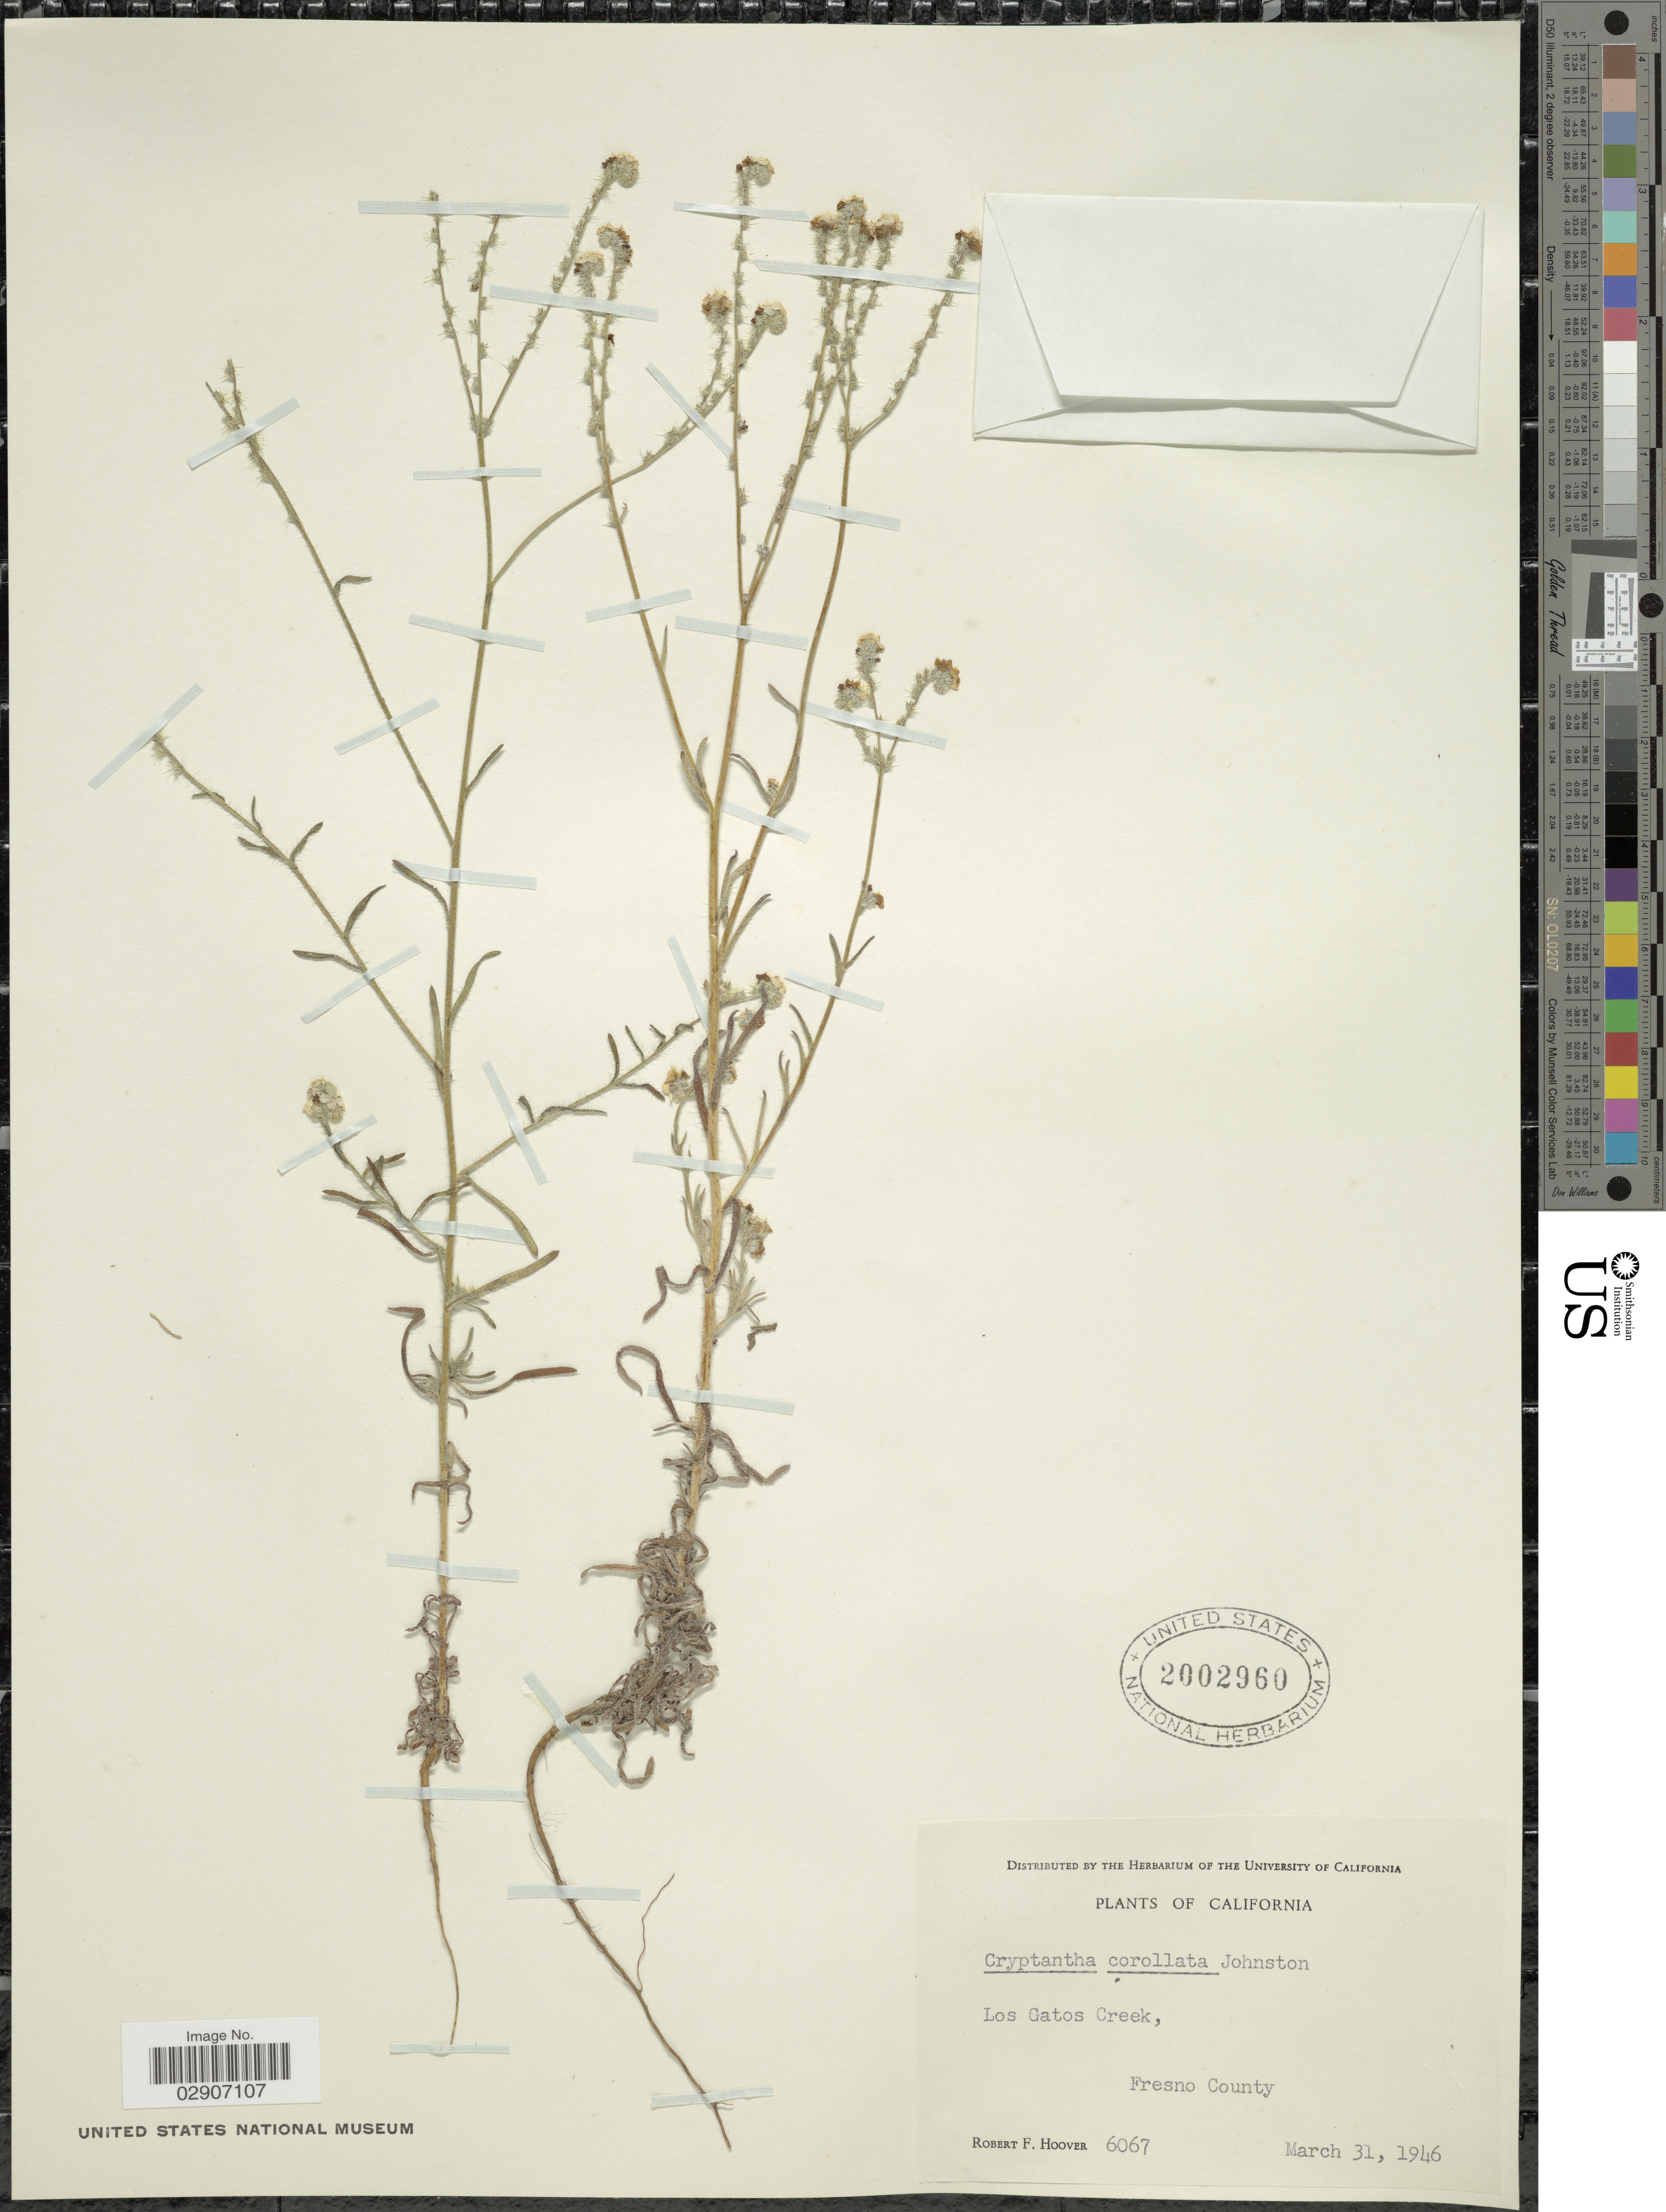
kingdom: Plantae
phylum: Tracheophyta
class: Magnoliopsida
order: Boraginales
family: Boraginaceae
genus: Cryptantha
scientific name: Cryptantha corollata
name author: (I.M. Johnst.) I.M. Johnst.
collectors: R. F. Hoover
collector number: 6067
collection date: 1946-03-31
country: United States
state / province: California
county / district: Fresno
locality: Los Gatos Creek, Fresno County.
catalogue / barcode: US 2002960